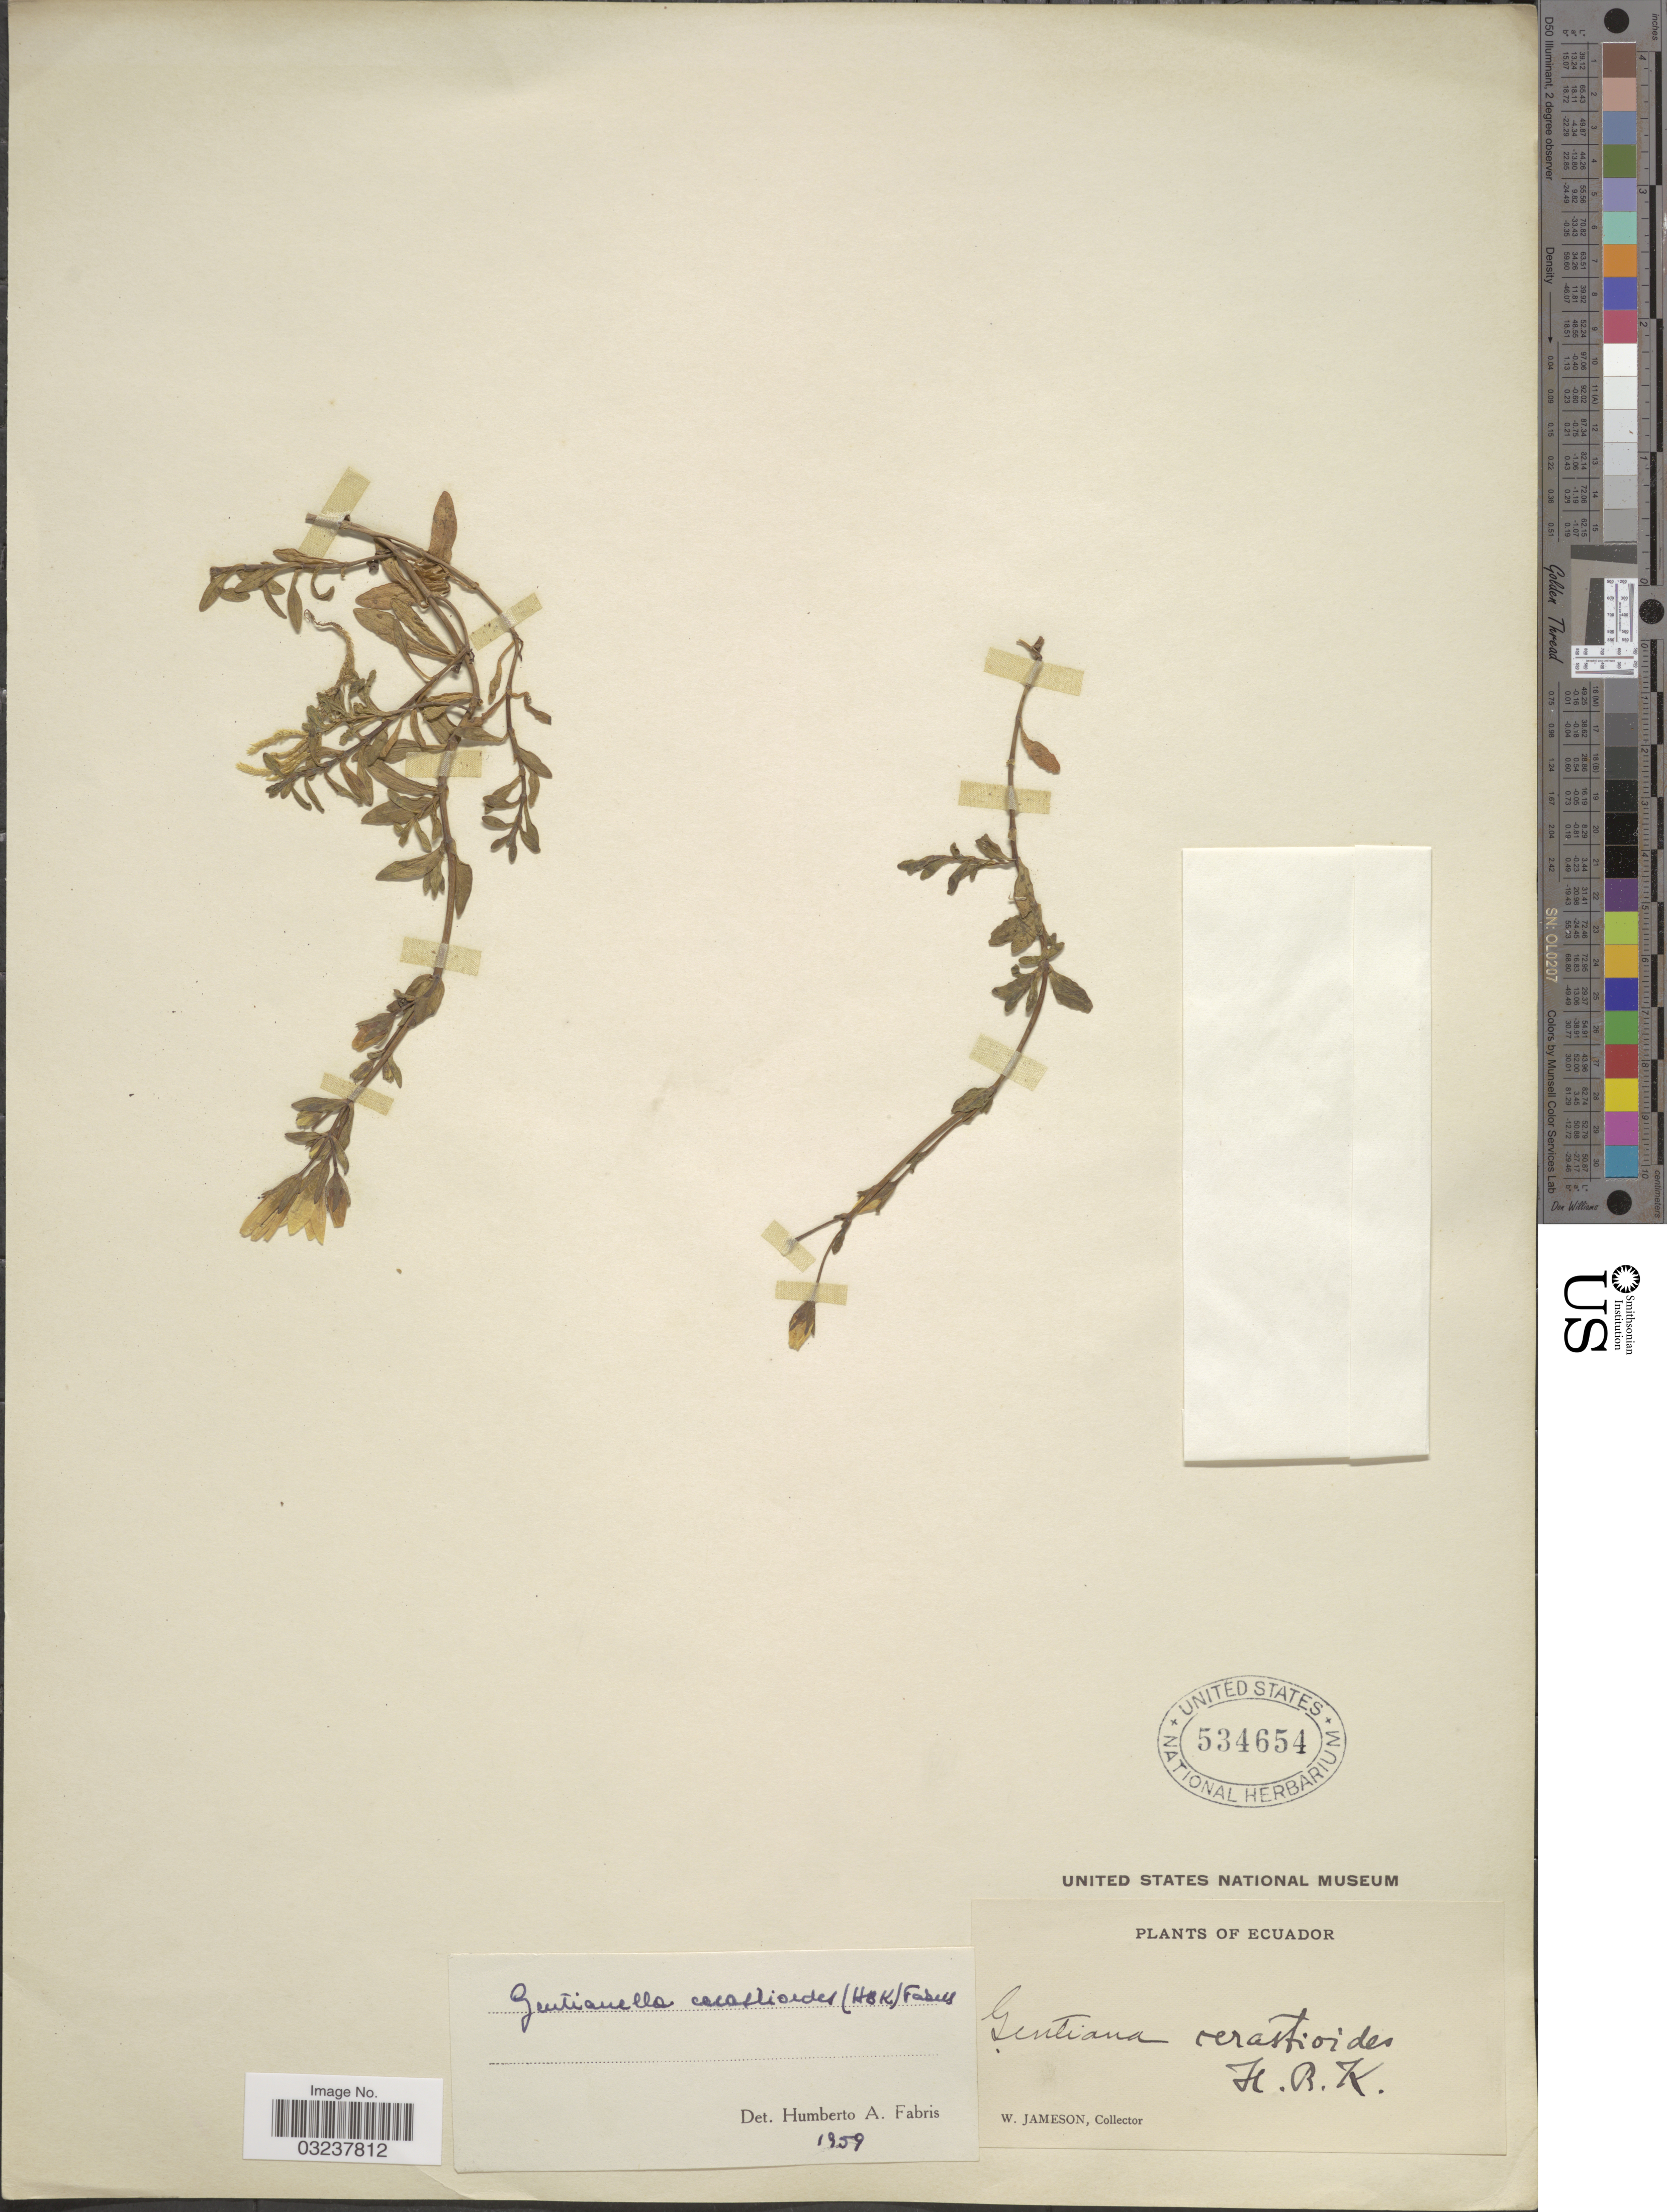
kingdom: Plantae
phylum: Tracheophyta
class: Magnoliopsida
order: Gentianales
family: Gentianaceae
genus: Gentianella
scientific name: Gentianella cerastioides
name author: (Kunth) Fabris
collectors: W. Jameson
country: Ecuador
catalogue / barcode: US 534654